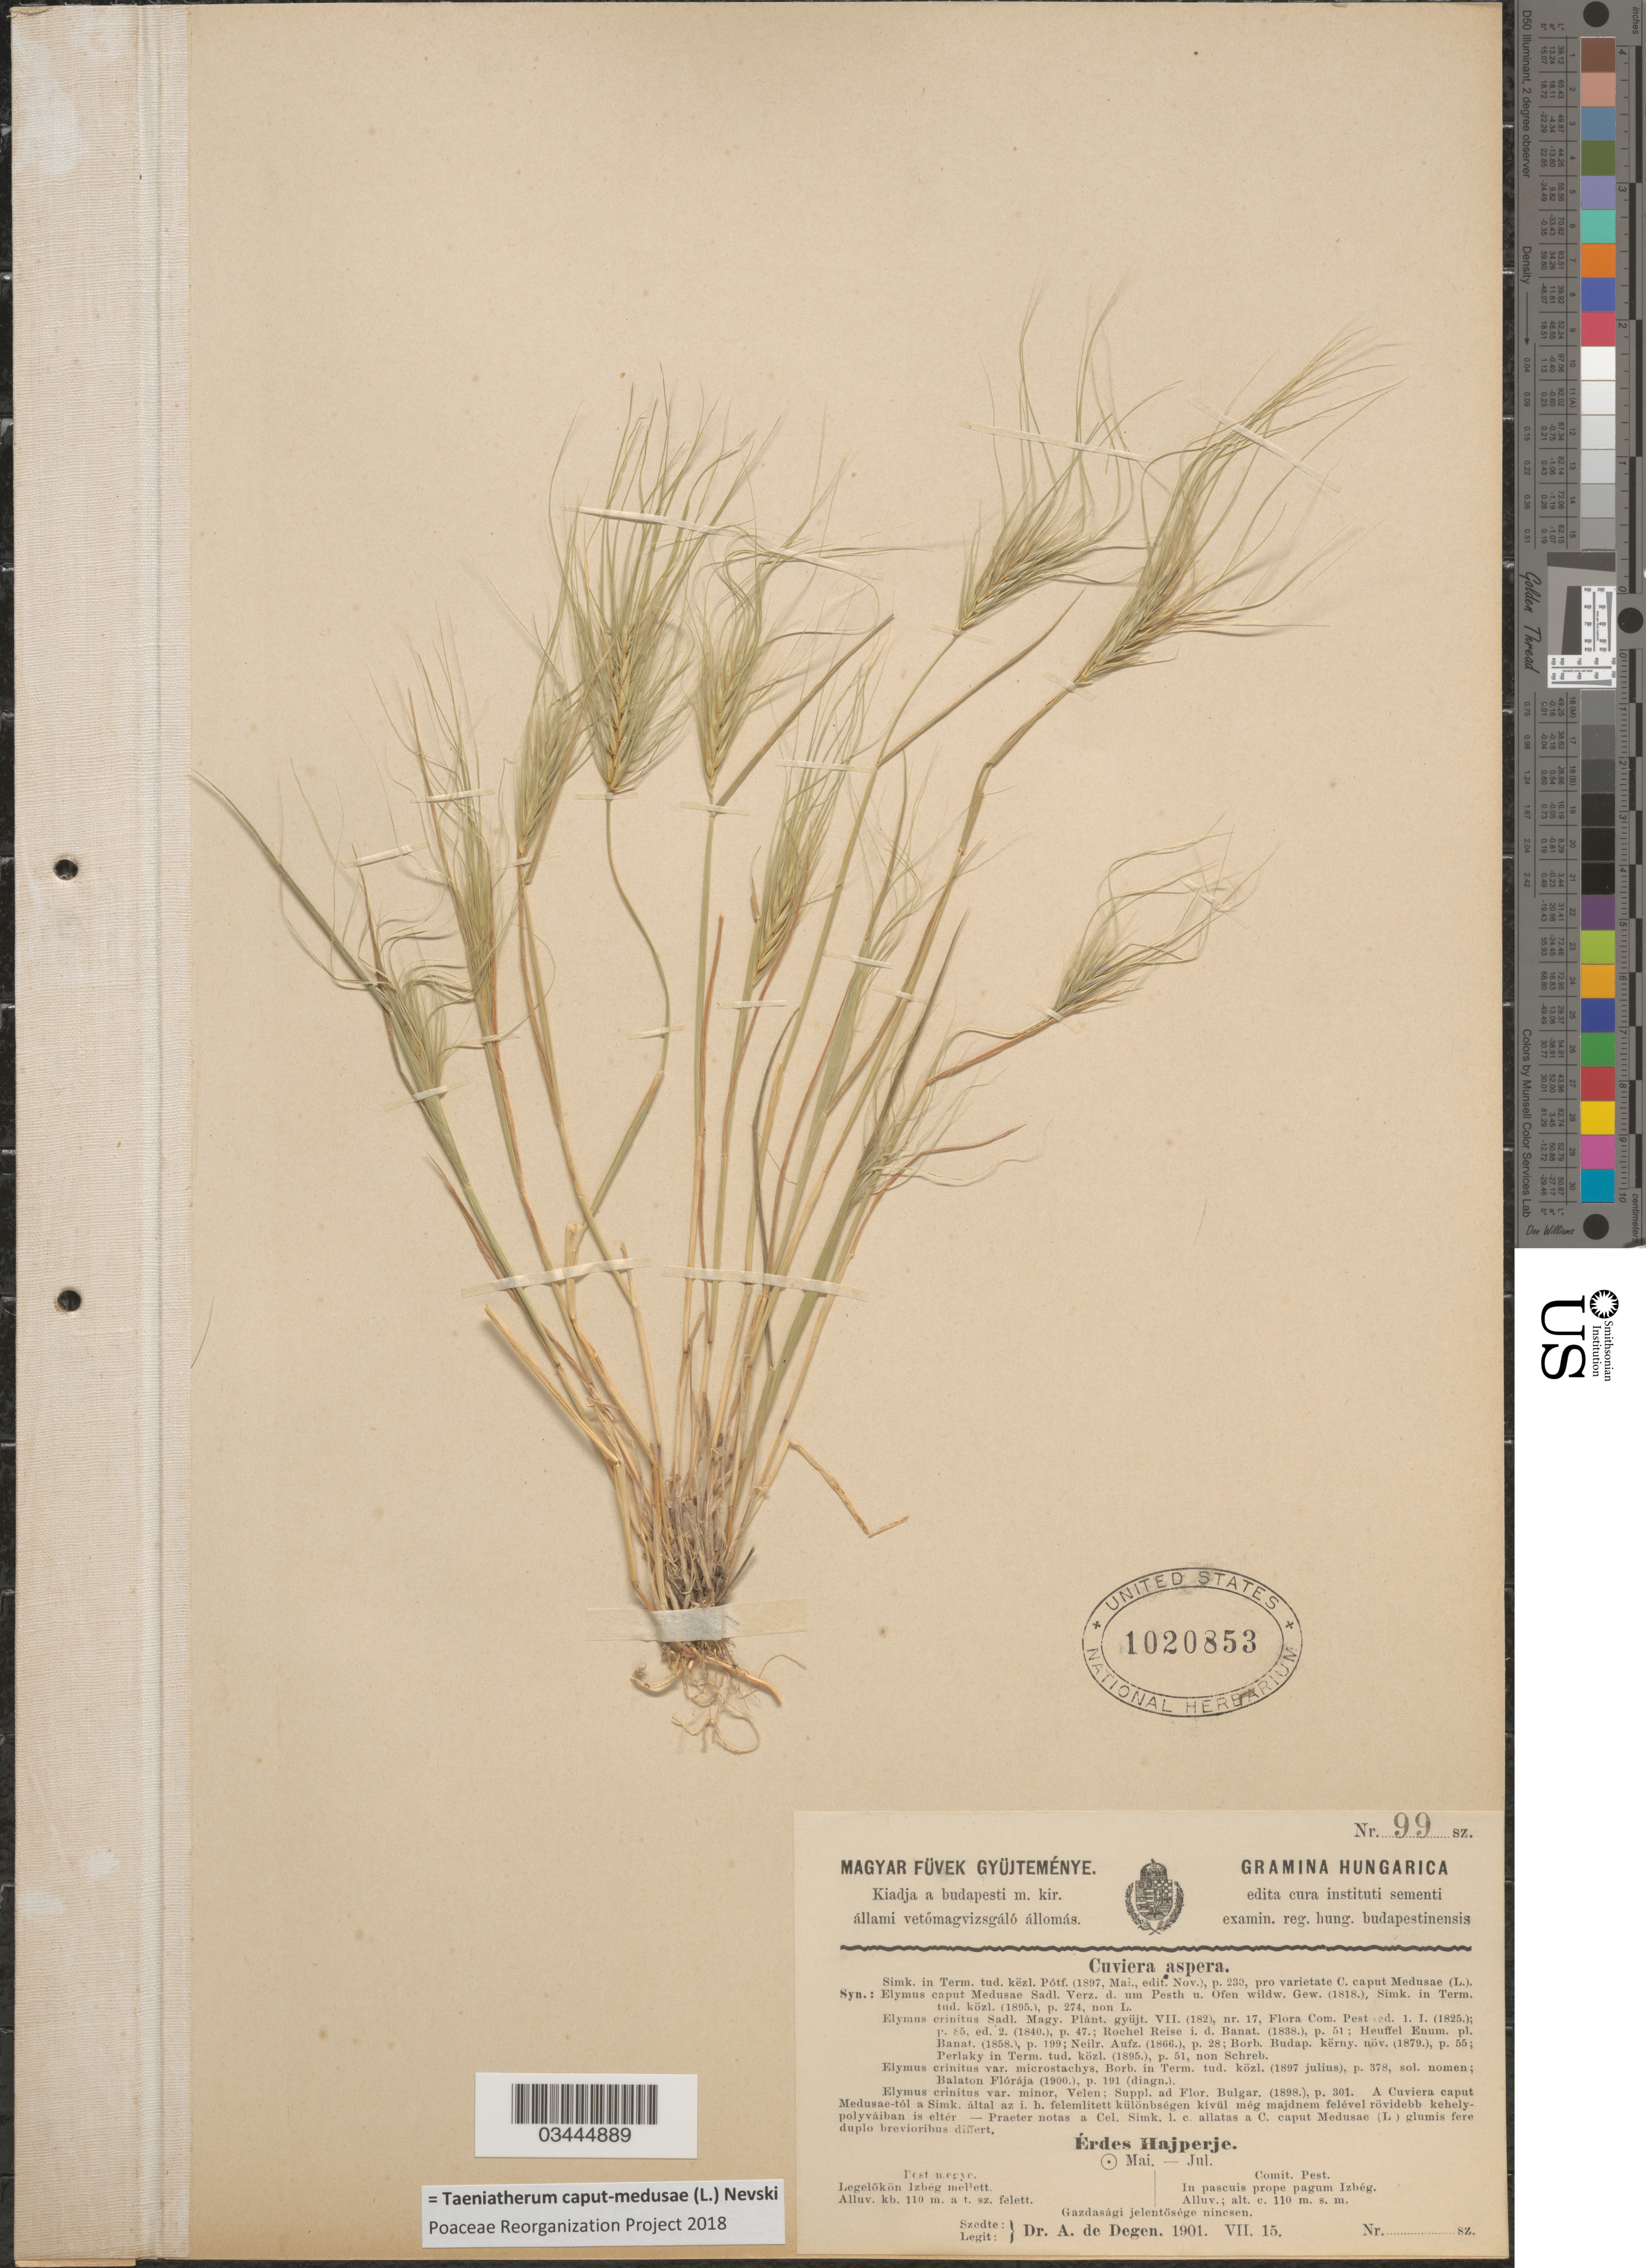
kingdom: Plantae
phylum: Tracheophyta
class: Liliopsida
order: Poales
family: Poaceae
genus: Taeniatherum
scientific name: Taeniatherum caput-medusae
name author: L.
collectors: A. Degen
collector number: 99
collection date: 1901-07-15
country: Hungary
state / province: Pest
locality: Hungarica. Comit. Pest. In pascuis prope pagum Izbég.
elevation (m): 110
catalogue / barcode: US 1020853